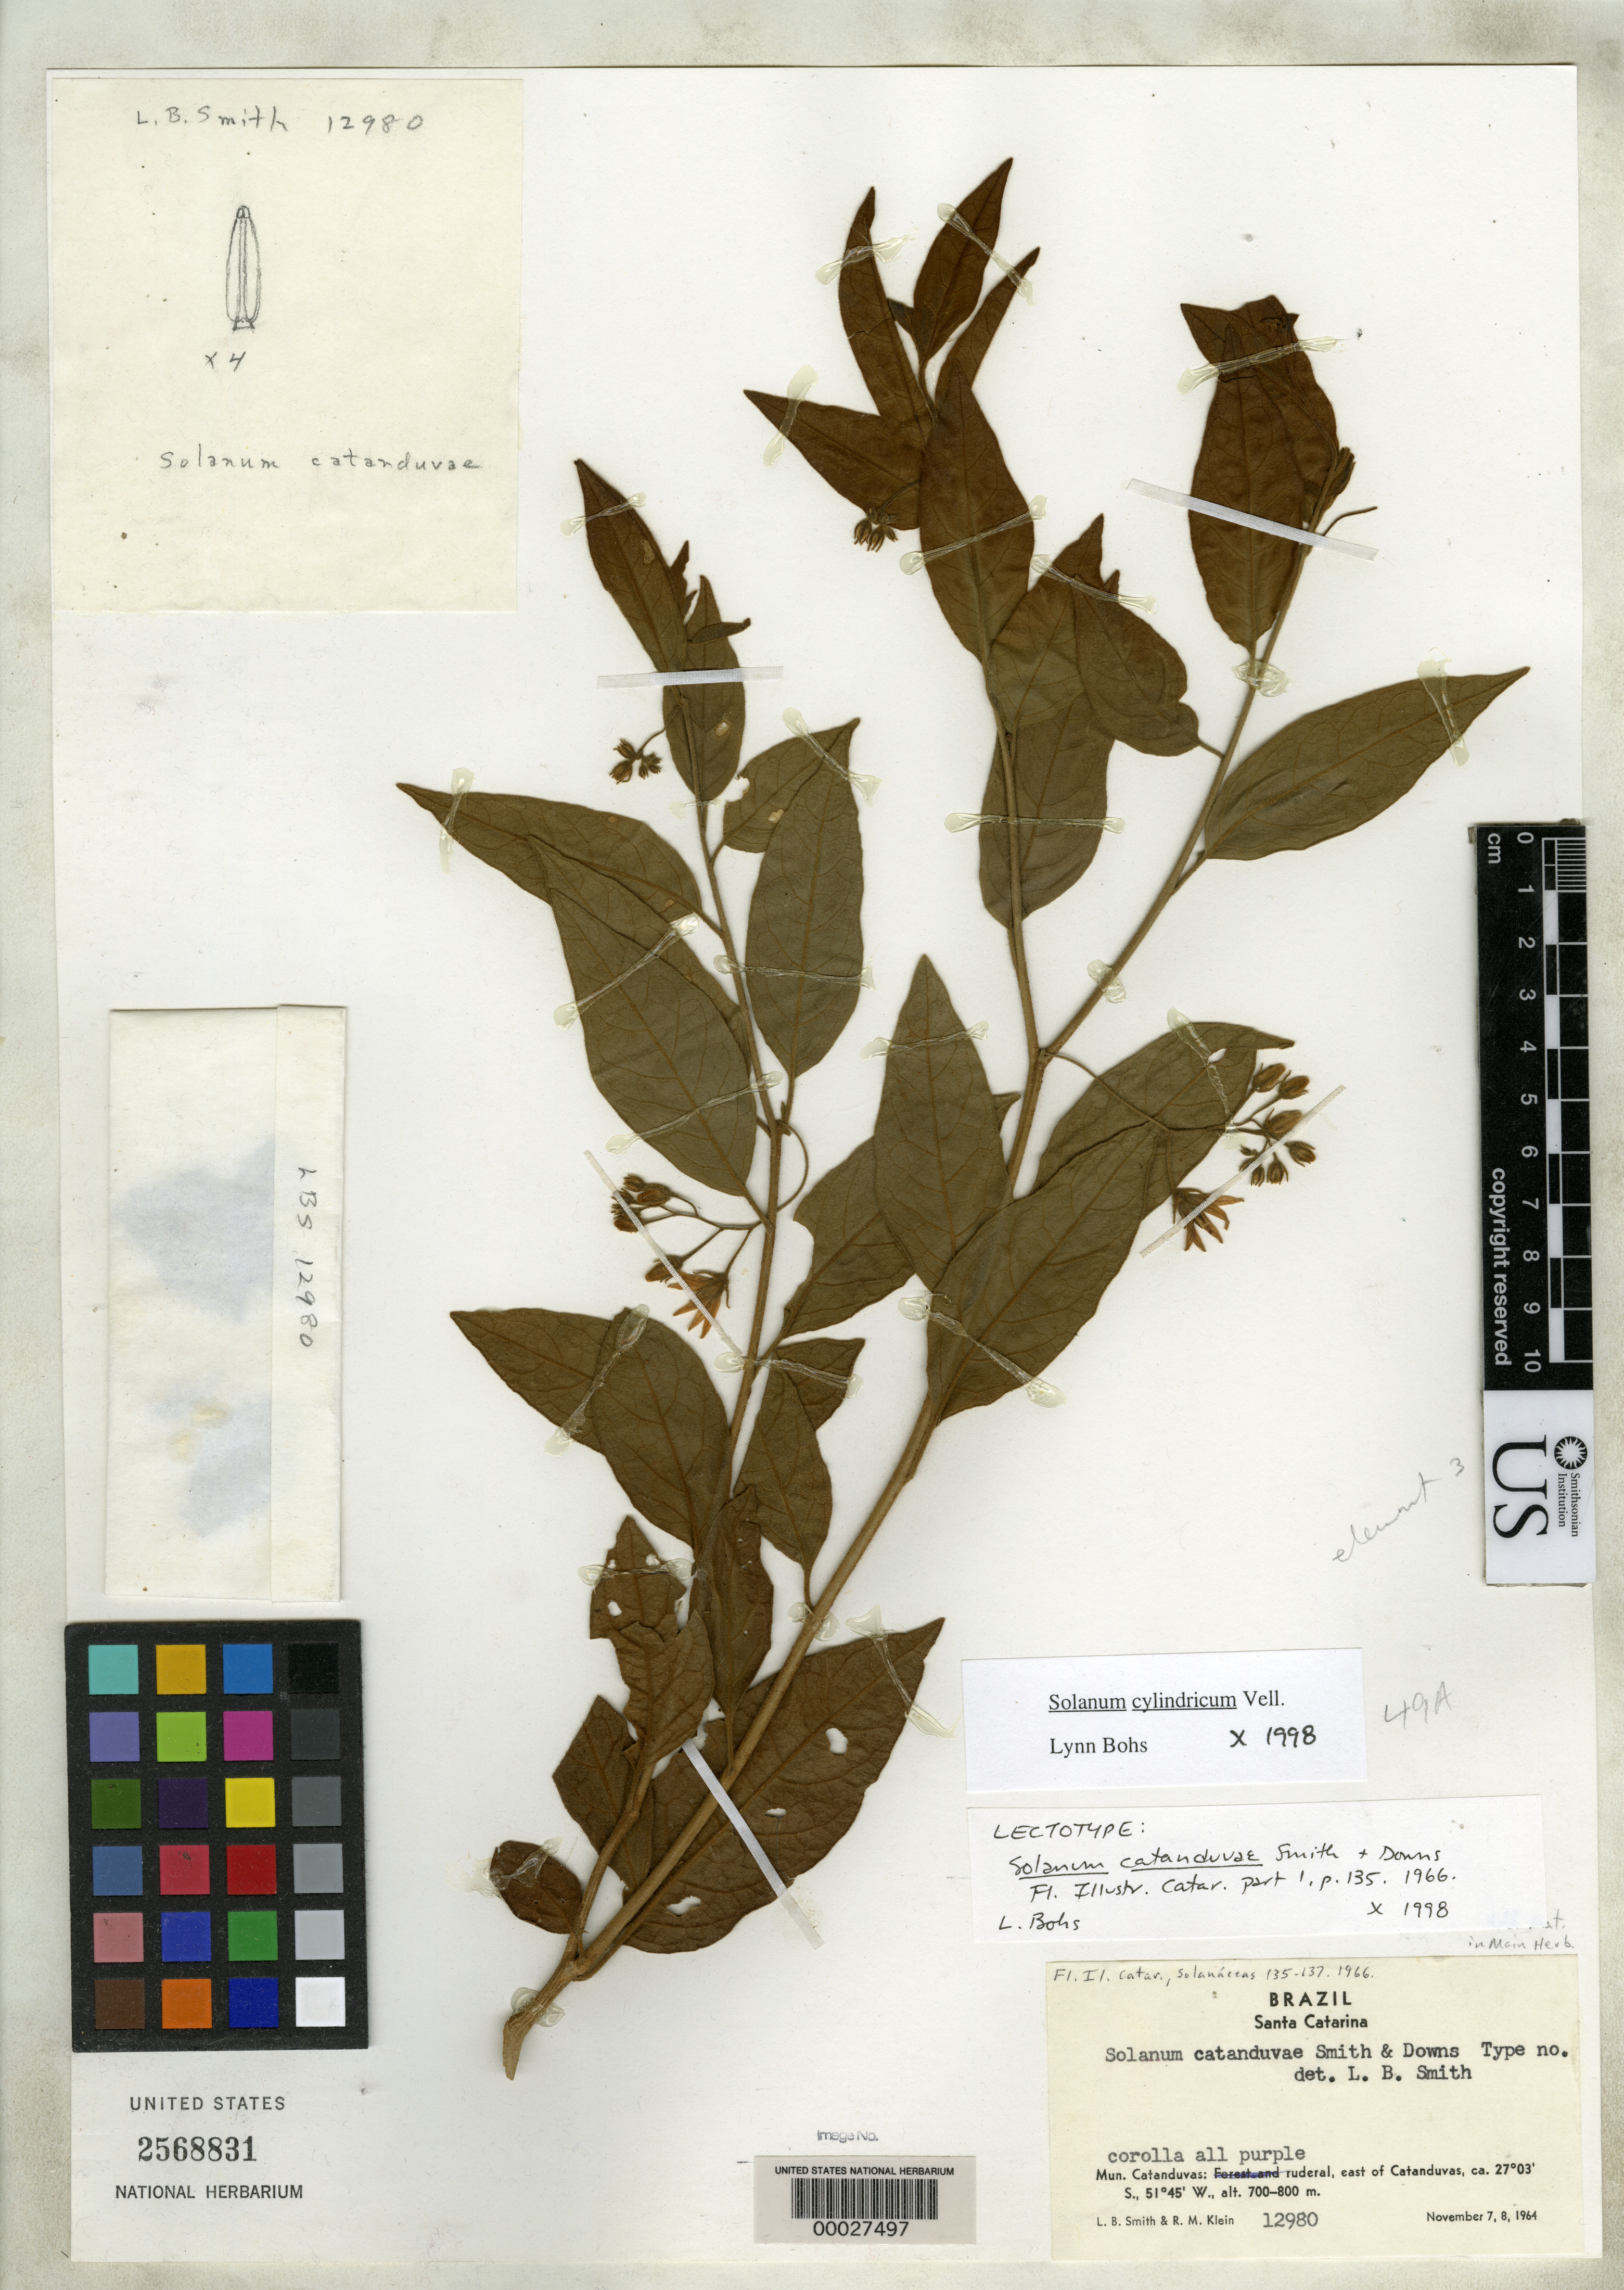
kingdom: Plantae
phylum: Tracheophyta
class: Magnoliopsida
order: Solanales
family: Solanaceae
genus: Solanum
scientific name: Solanum catanduvae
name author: L.B. Sm. & Downs in Reitz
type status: Holotype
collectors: L. Smith & R. M. Klein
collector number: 12980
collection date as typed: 07 Nov 1964 to 08 Nov 1964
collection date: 1964-11-07/1964-11-08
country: Brazil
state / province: Santa Catarina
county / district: Catanduvas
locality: Ruderal, E of Catanduvas.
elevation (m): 700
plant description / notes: This sheet (USNH 2568831) was annotated by L. Bohs (1998) as "lectotype"; one of two original US sheets (USNH 2568831 & 2568868) both labeled "Type no." (and neither annotated by L.B. Smith as holotype). This sheet was deposited in US type herbarium, registered as holotype in US records, and is cited (by USNH sheet number) as "holotype" by Bohs, Syst. Bot. Monogr. 61:32 (2001).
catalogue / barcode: US 2568831